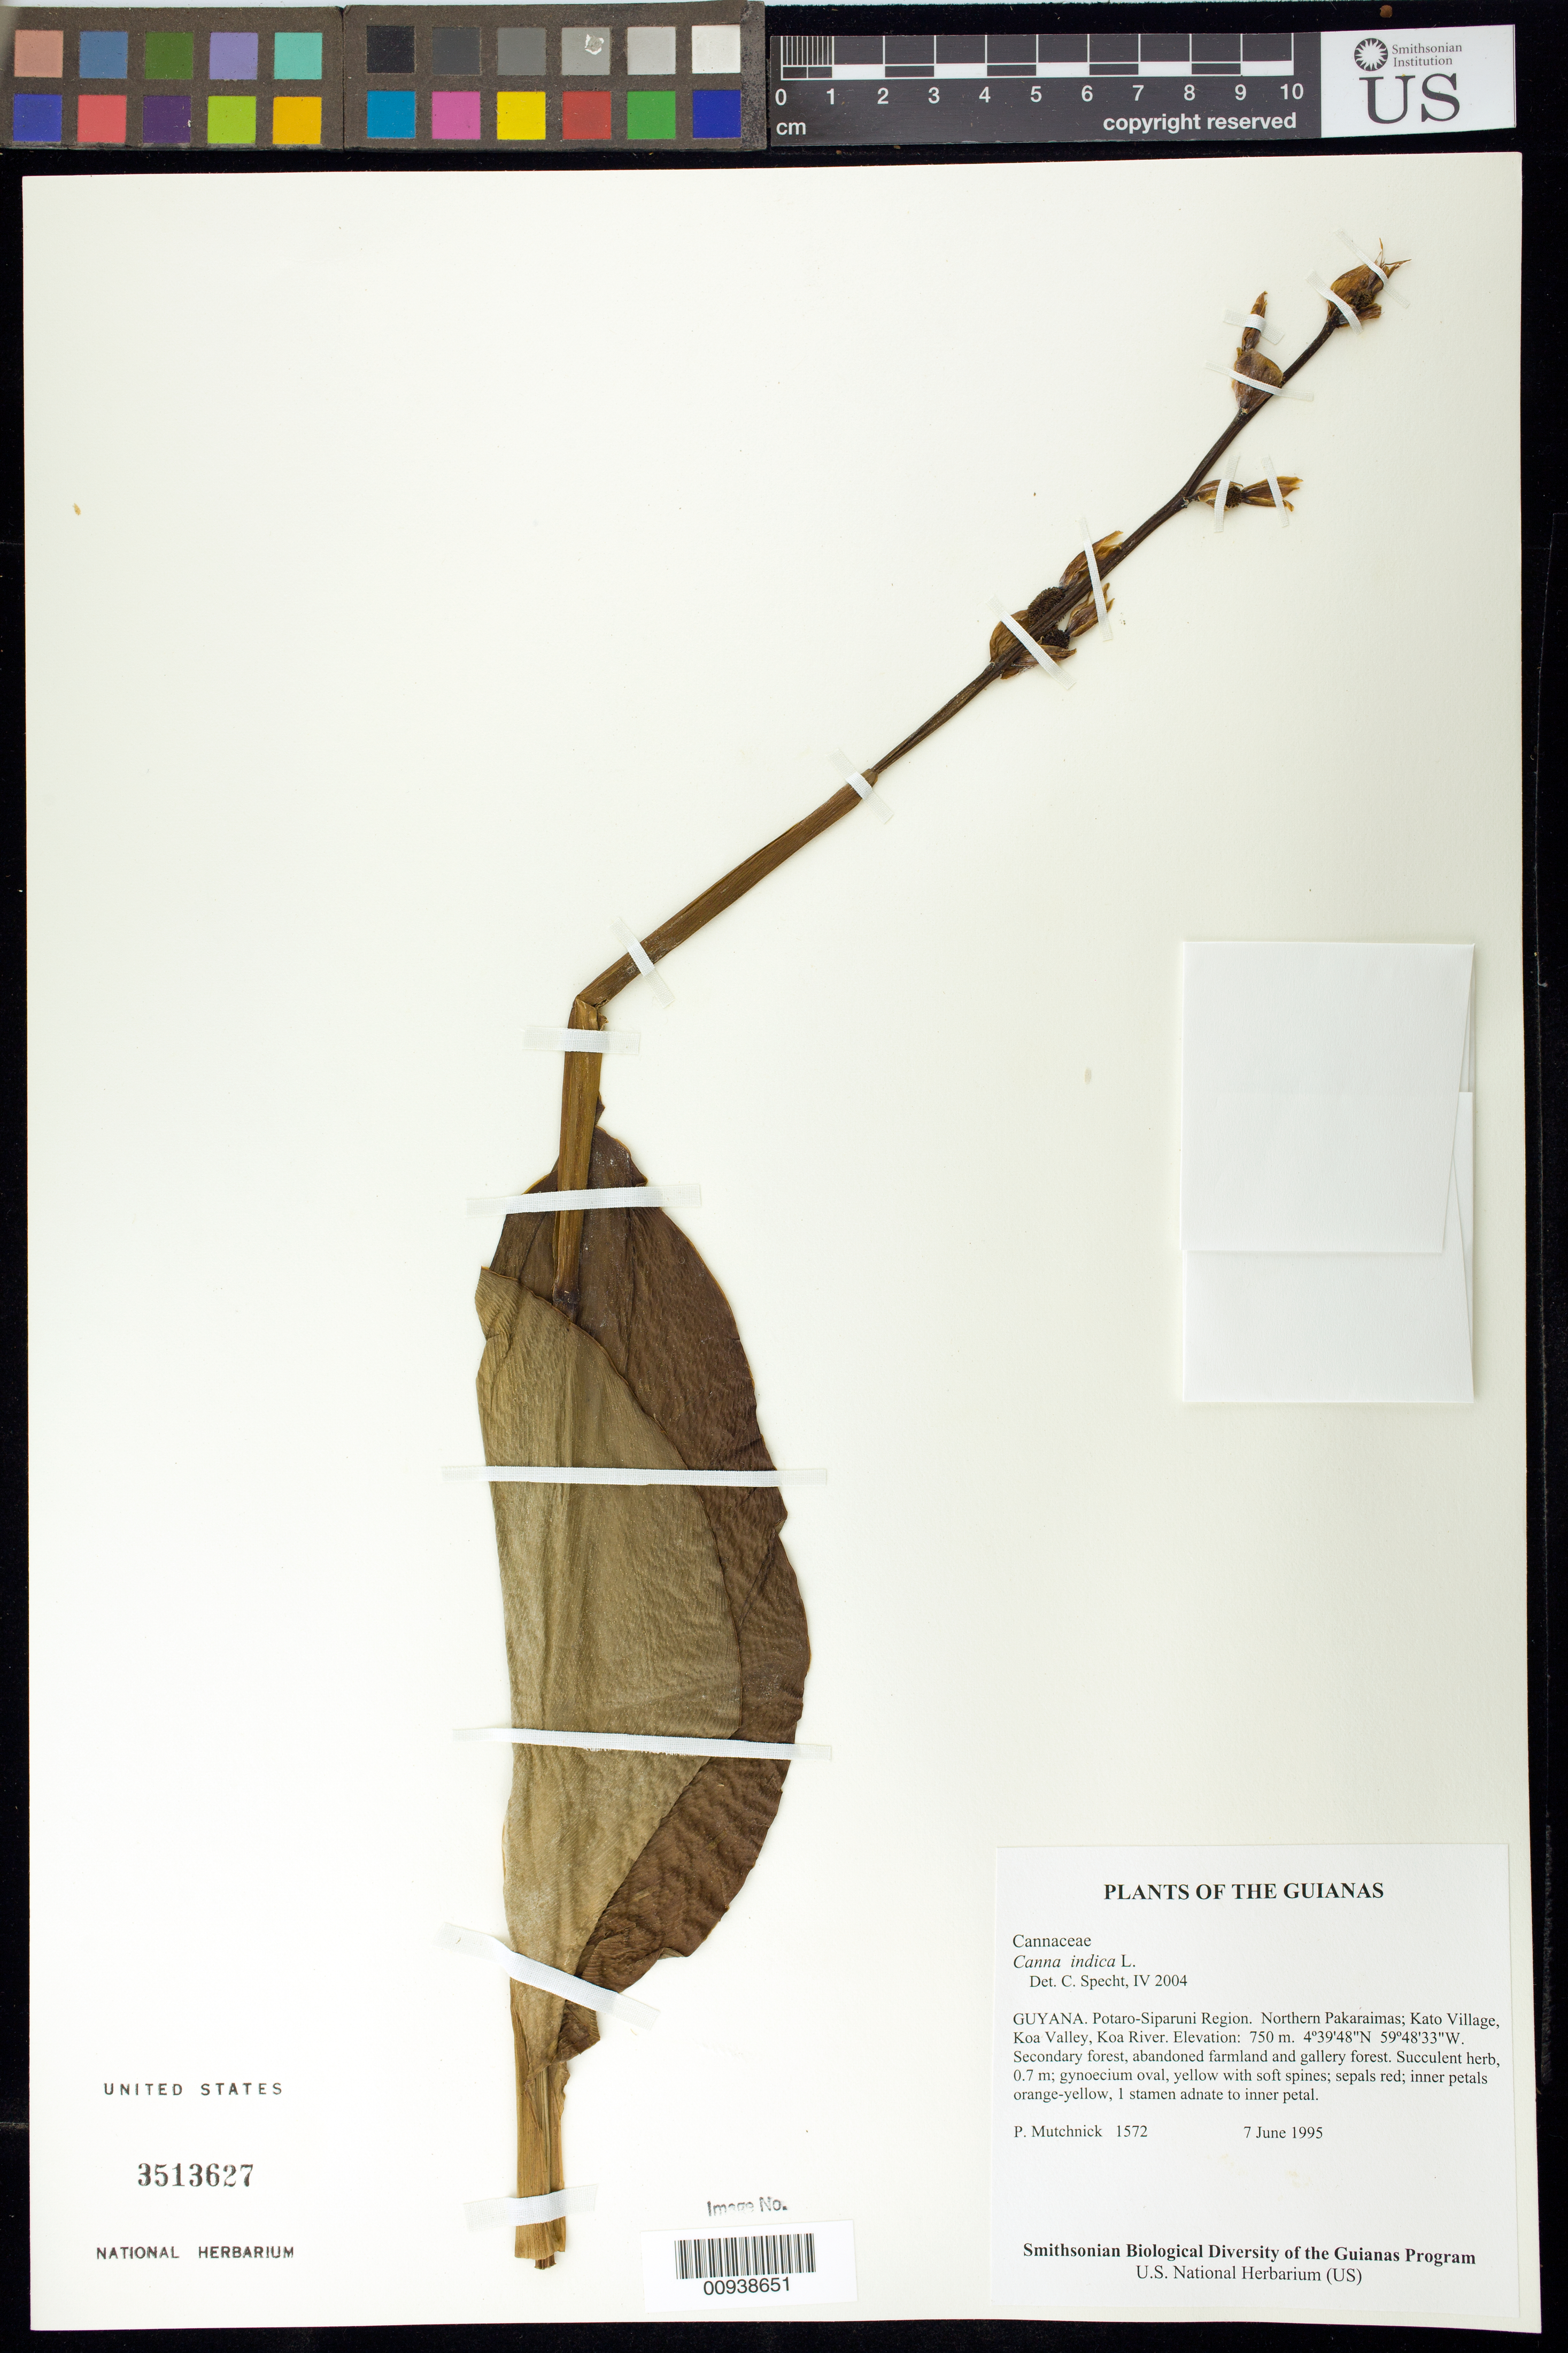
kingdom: Plantae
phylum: Tracheophyta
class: Liliopsida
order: Zingiberales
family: Cannaceae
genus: Canna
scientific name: Canna indica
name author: L.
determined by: Specht, Chelsea D., University of California (UNITED STATES)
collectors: P. Mutchnick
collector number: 1572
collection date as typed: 7 June 1995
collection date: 1995-06-07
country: Guyana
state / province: Potaro-Siparuni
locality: Northern Pakaraimas; Kato Village, Koa Valley, Koa River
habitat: Secondary forest, abandoned farmland and gallery forest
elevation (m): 750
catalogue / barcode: US 3513627